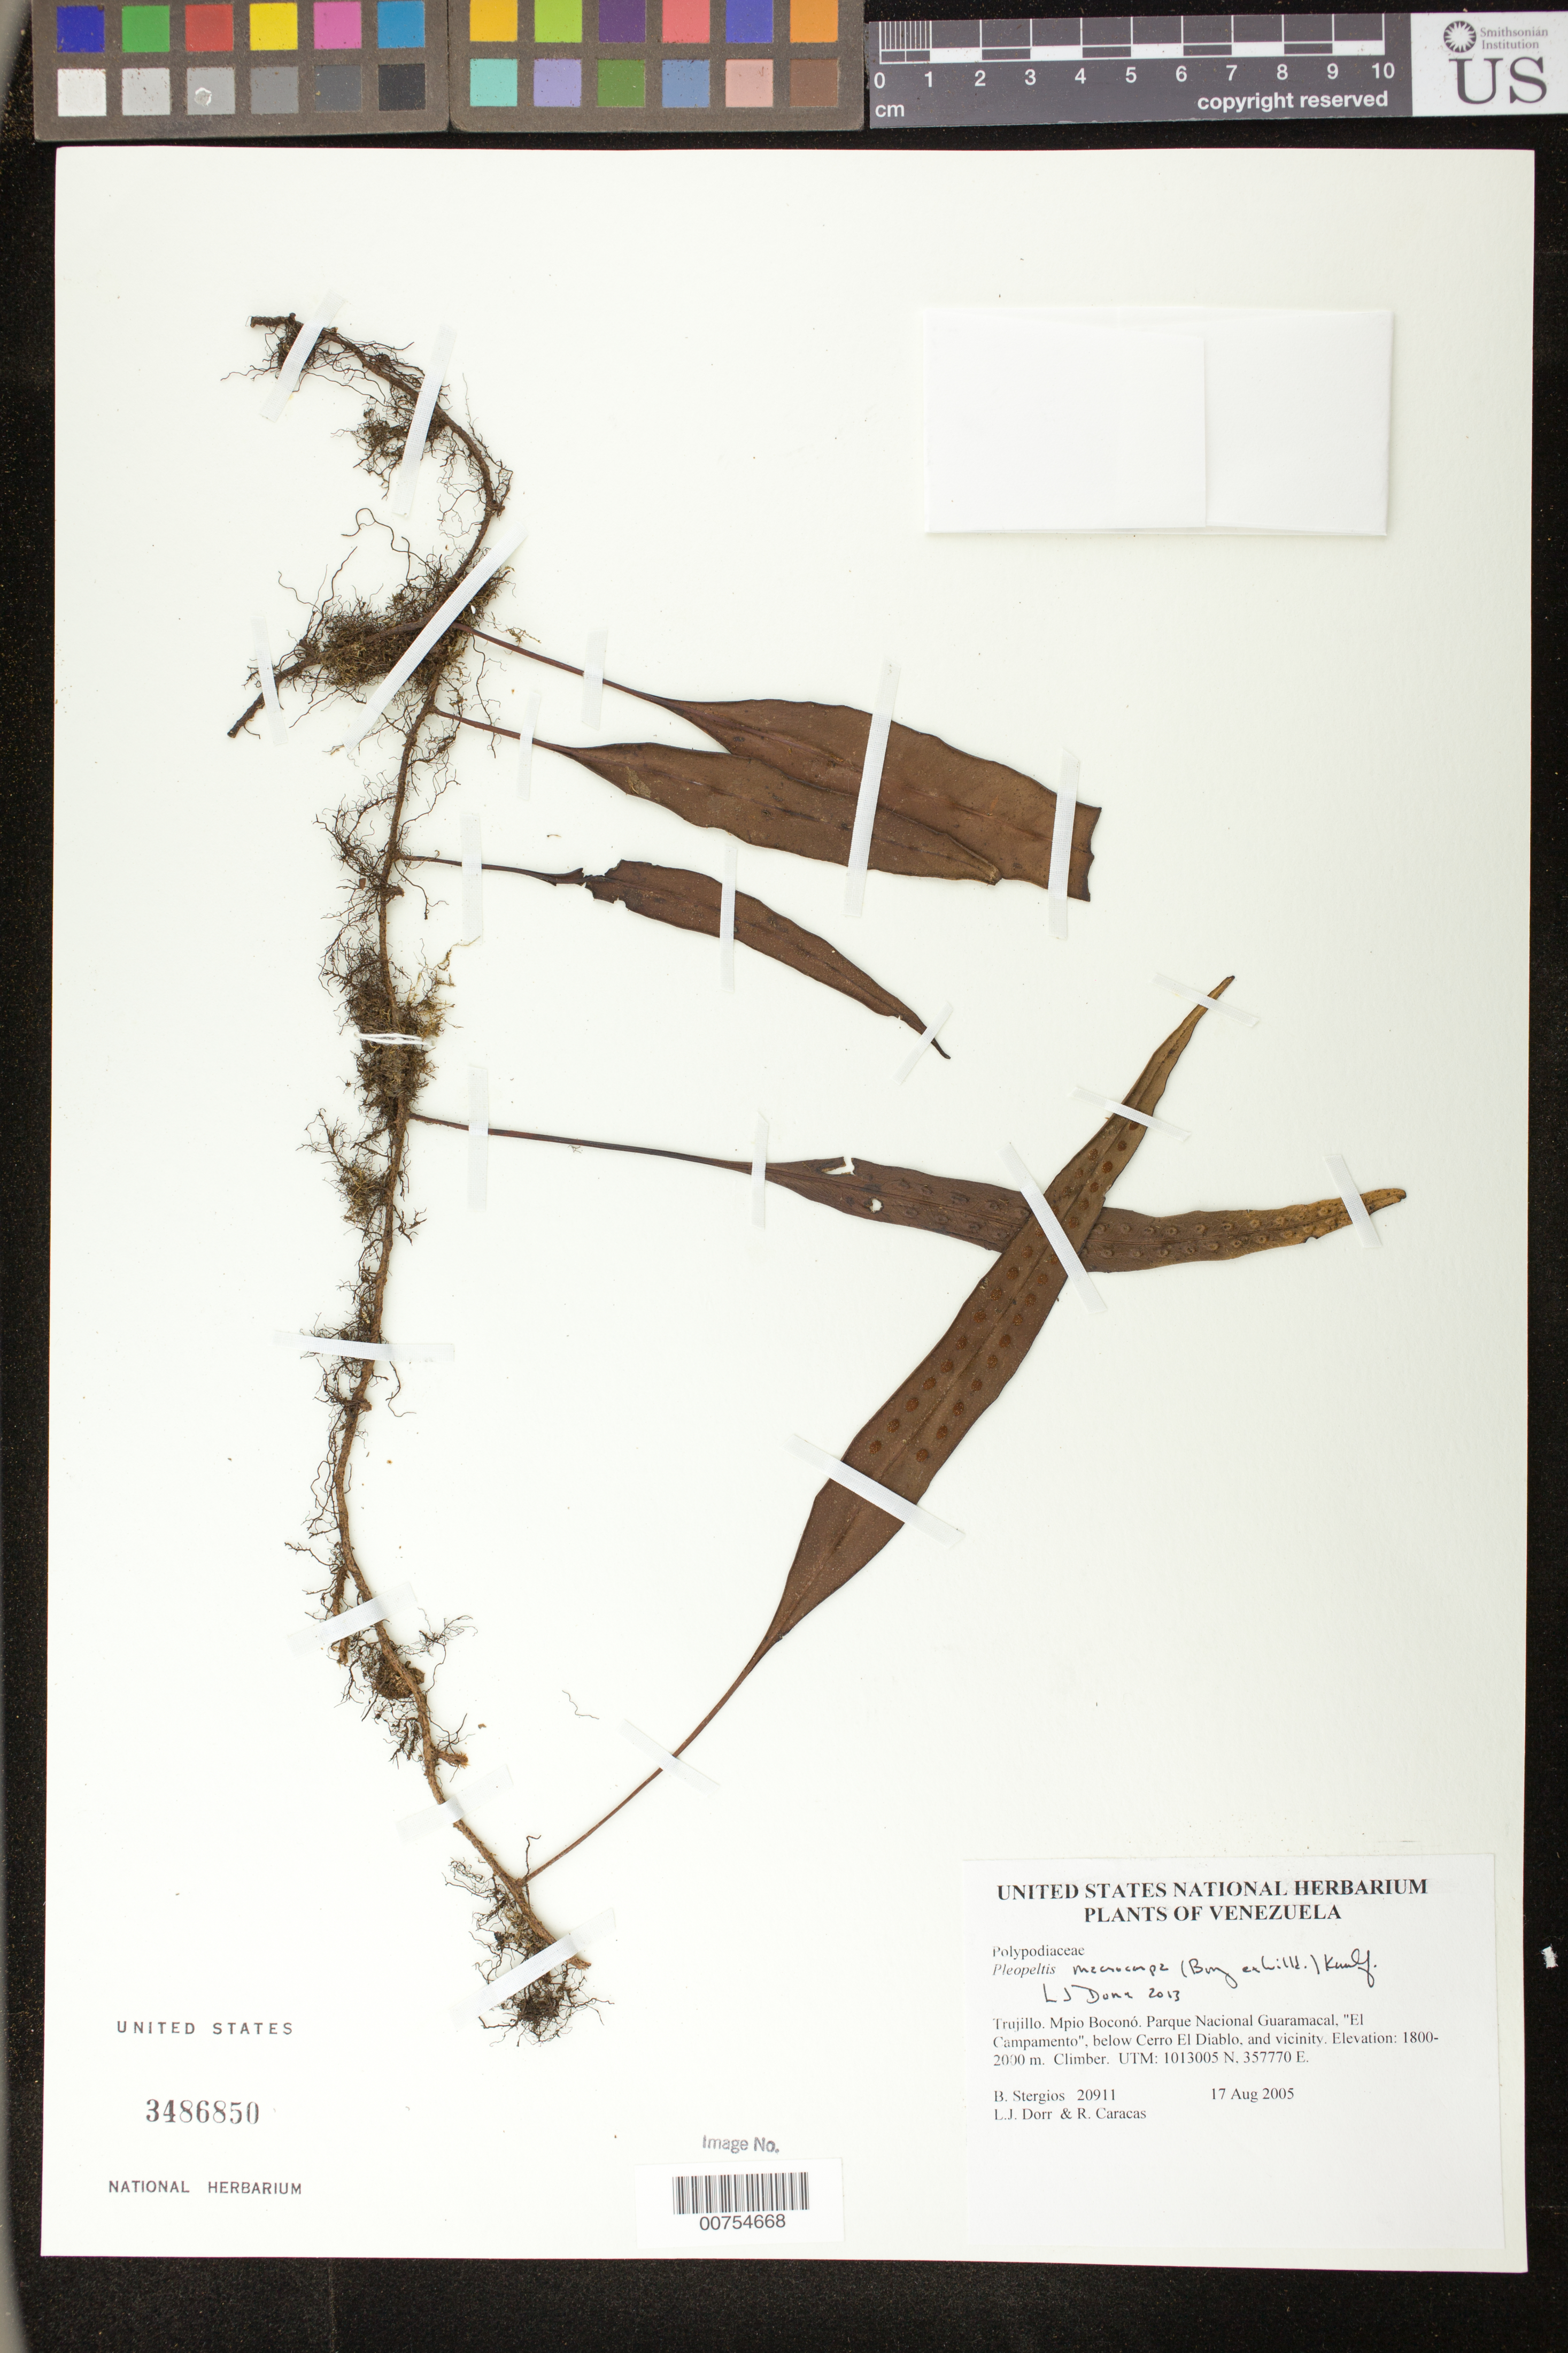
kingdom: Plantae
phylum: Tracheophyta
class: Polypodiopsida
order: Polypodiales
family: Polypodiaceae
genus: Pleopeltis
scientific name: Pleopeltis macrocarpa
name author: (Bory ex Willd.) Kaulf.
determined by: Dorr, L. J., (BOT), Smithsonian Institution - National Museum of Natural History (UNITED STATES)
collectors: B. G. Stergios, L. J. Dorr & R. Caracas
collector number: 20911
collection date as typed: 17 Aug 2005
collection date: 2005-08-17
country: Venezuela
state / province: Trujillo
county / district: Boconó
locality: Parque Nacional Guaramacal, "El Campamento", below Cerro El Diablo, and vicinity.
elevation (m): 1800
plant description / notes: PORT, US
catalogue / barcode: US 3486850